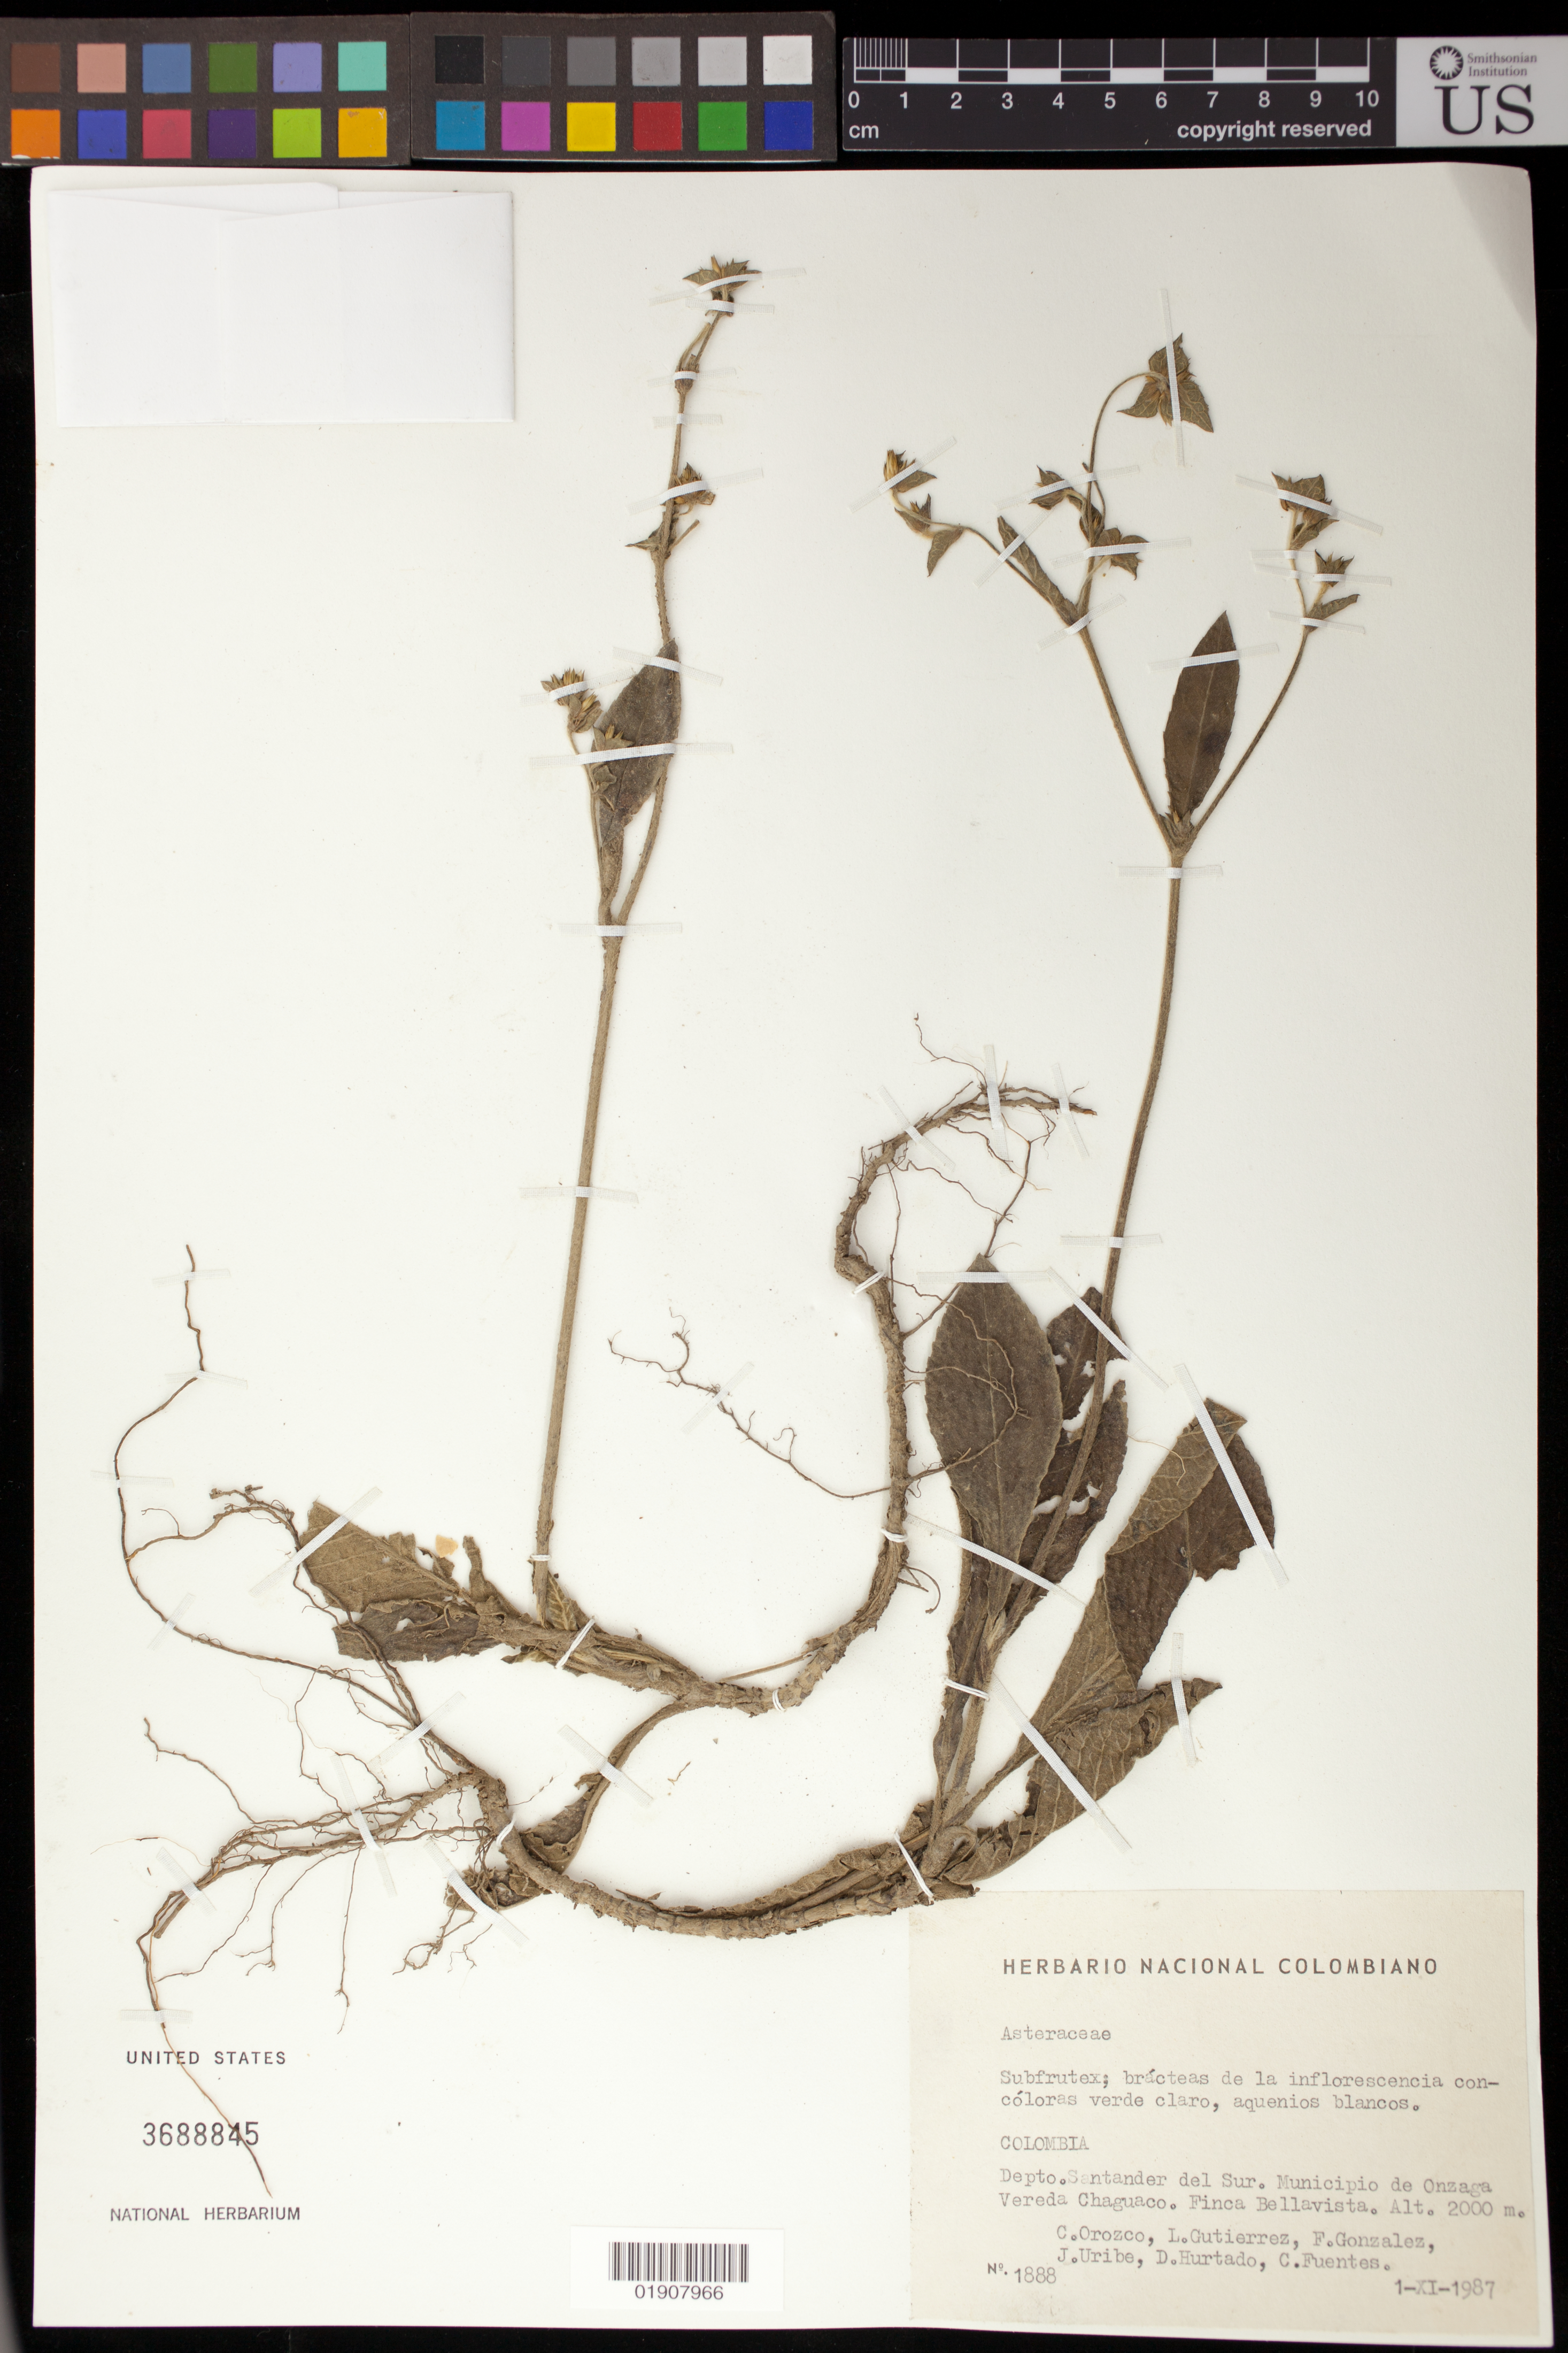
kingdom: Plantae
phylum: Tracheophyta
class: Magnoliopsida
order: Asterales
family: Asteraceae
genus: Elephantopus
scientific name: Elephantopus mollis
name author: Kunth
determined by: Diaz Piedrahita, S.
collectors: C. I. Orozco, L. Gutiérrez, F. González, J. Uribe, D. Hurtado & C. Fuentes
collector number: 1888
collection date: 1987-11-01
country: Colombia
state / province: Santander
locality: Santander del Sur. Mun. de Onzaga, Vereda Chaguaco. Finça Bellavista.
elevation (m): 2000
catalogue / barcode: US 3688845